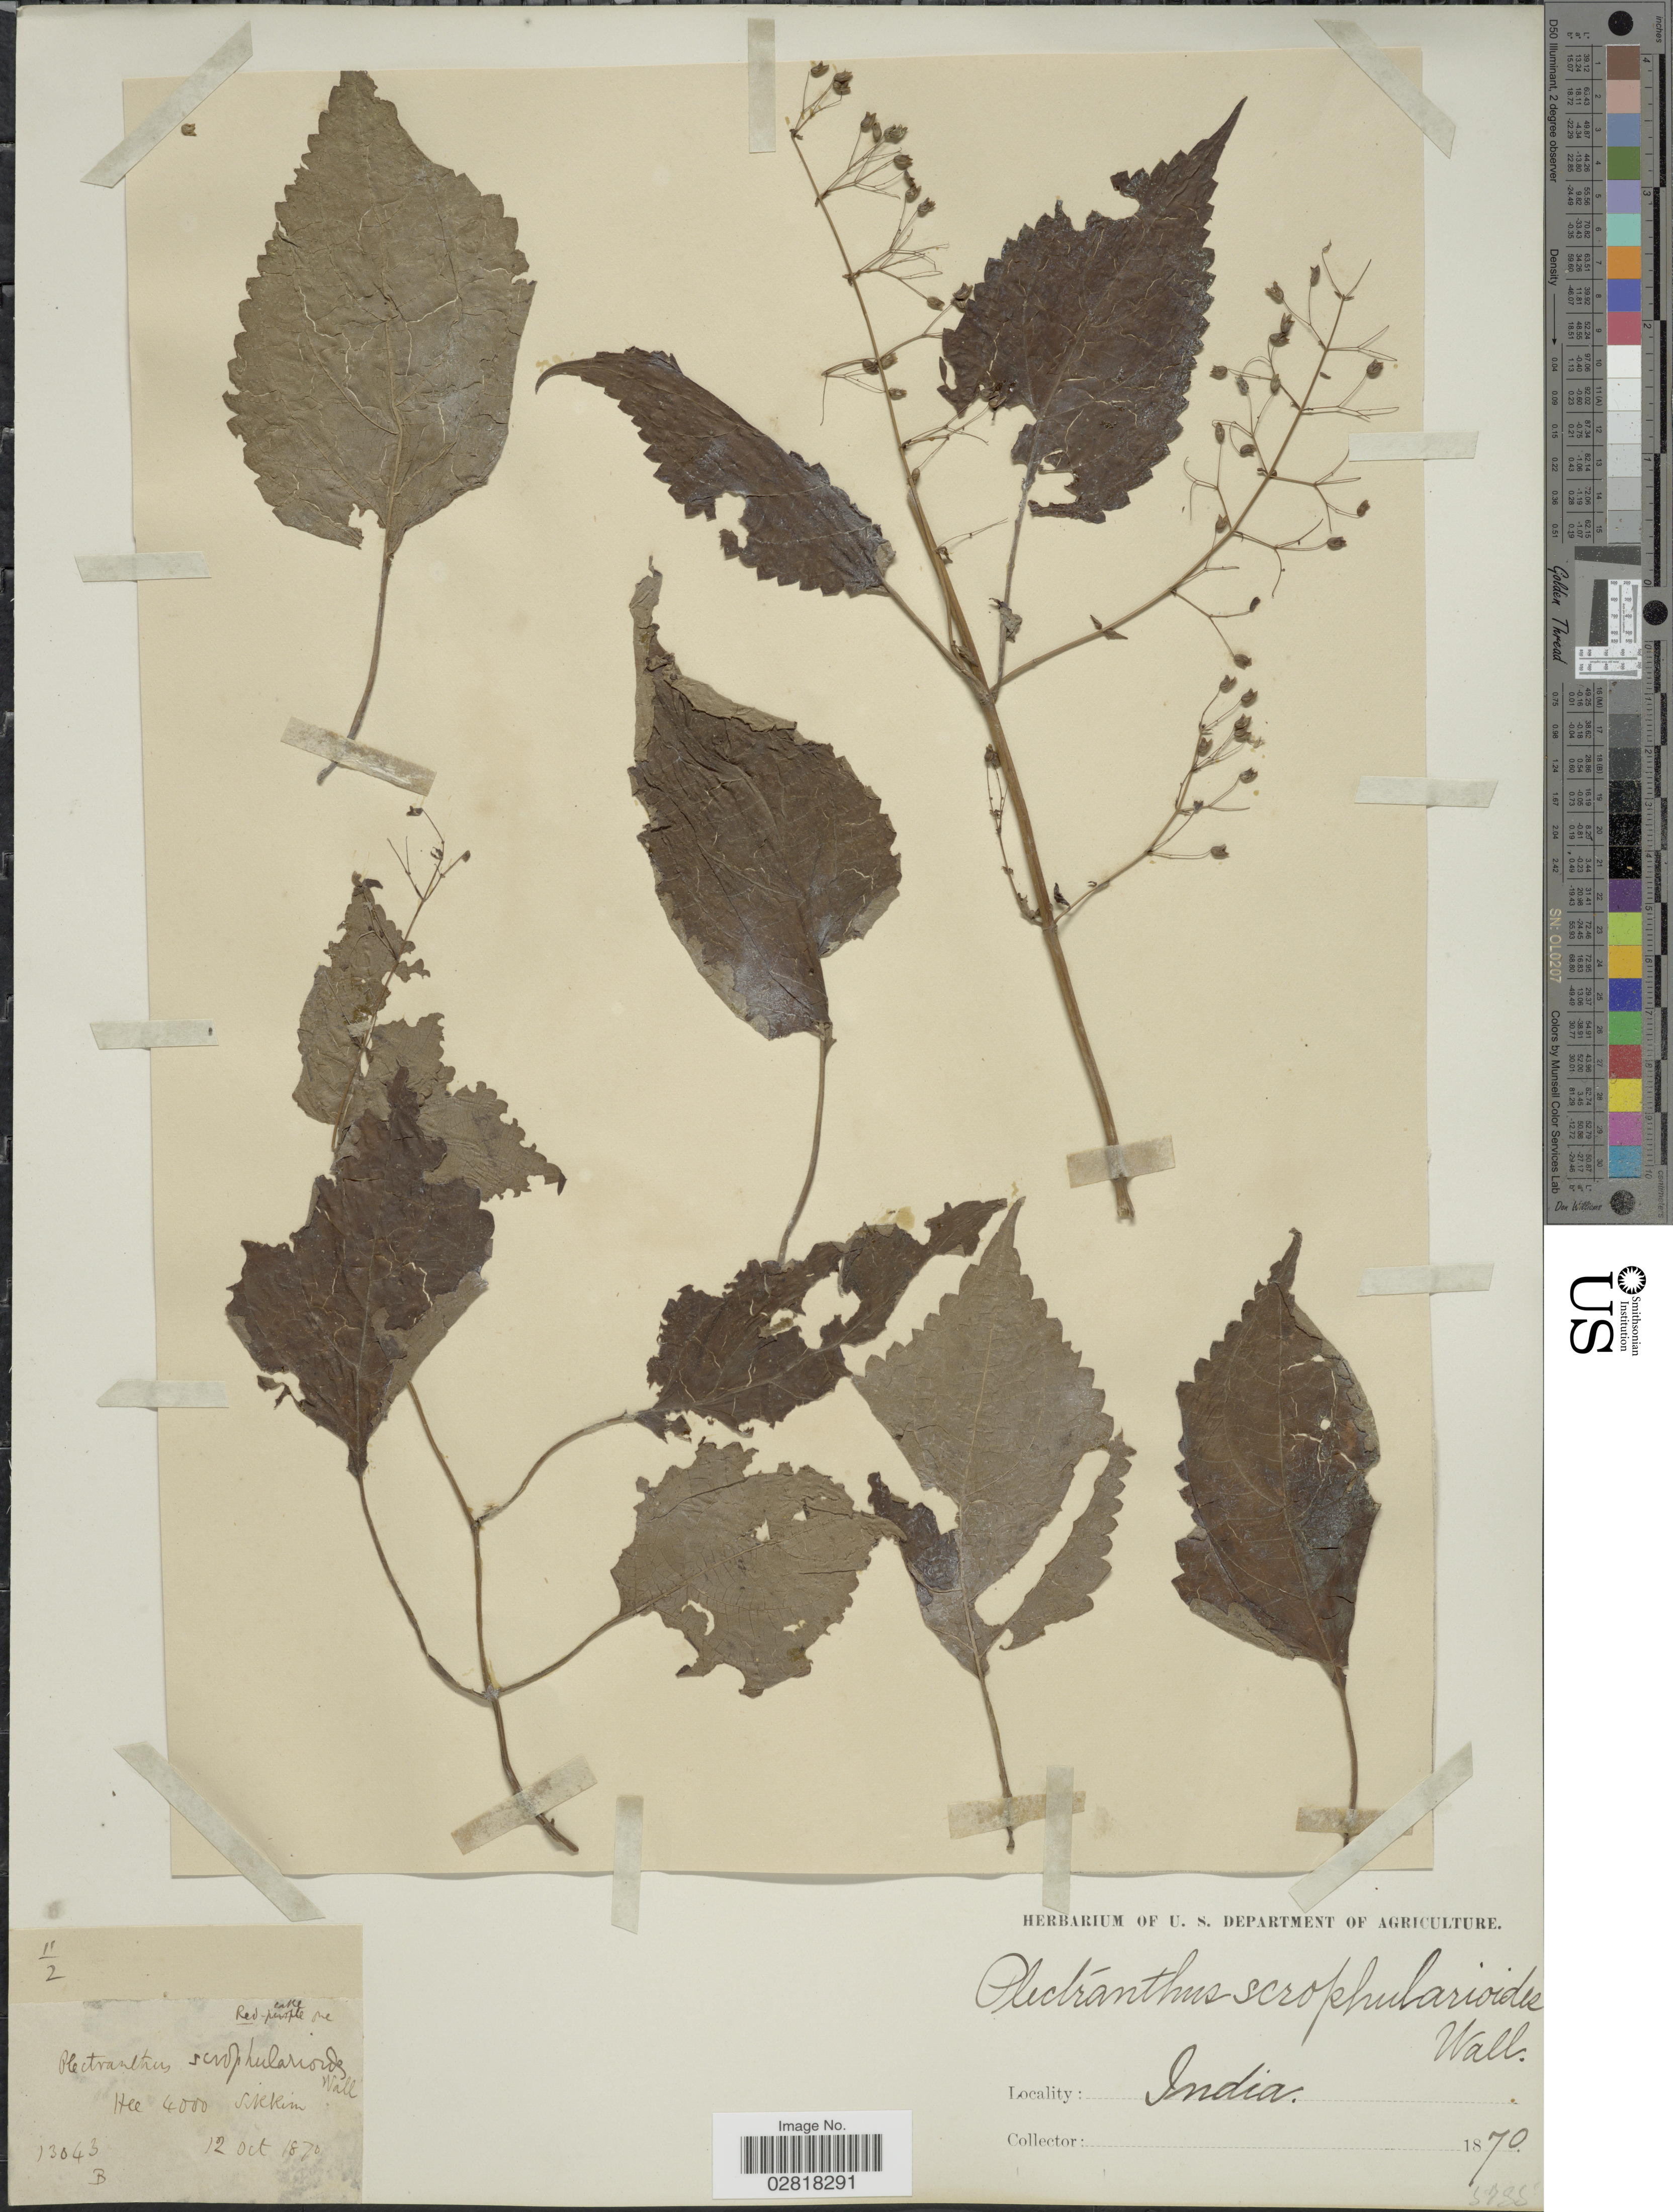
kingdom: Plantae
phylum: Tracheophyta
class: Magnoliopsida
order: Lamiales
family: Lamiaceae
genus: Plectranthus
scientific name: Plectranthus scrophularioides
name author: Wall. ex Benth.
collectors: Facchini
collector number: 13043B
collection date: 1870-10-12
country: India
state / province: Sikkim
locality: Hee, Sikkim